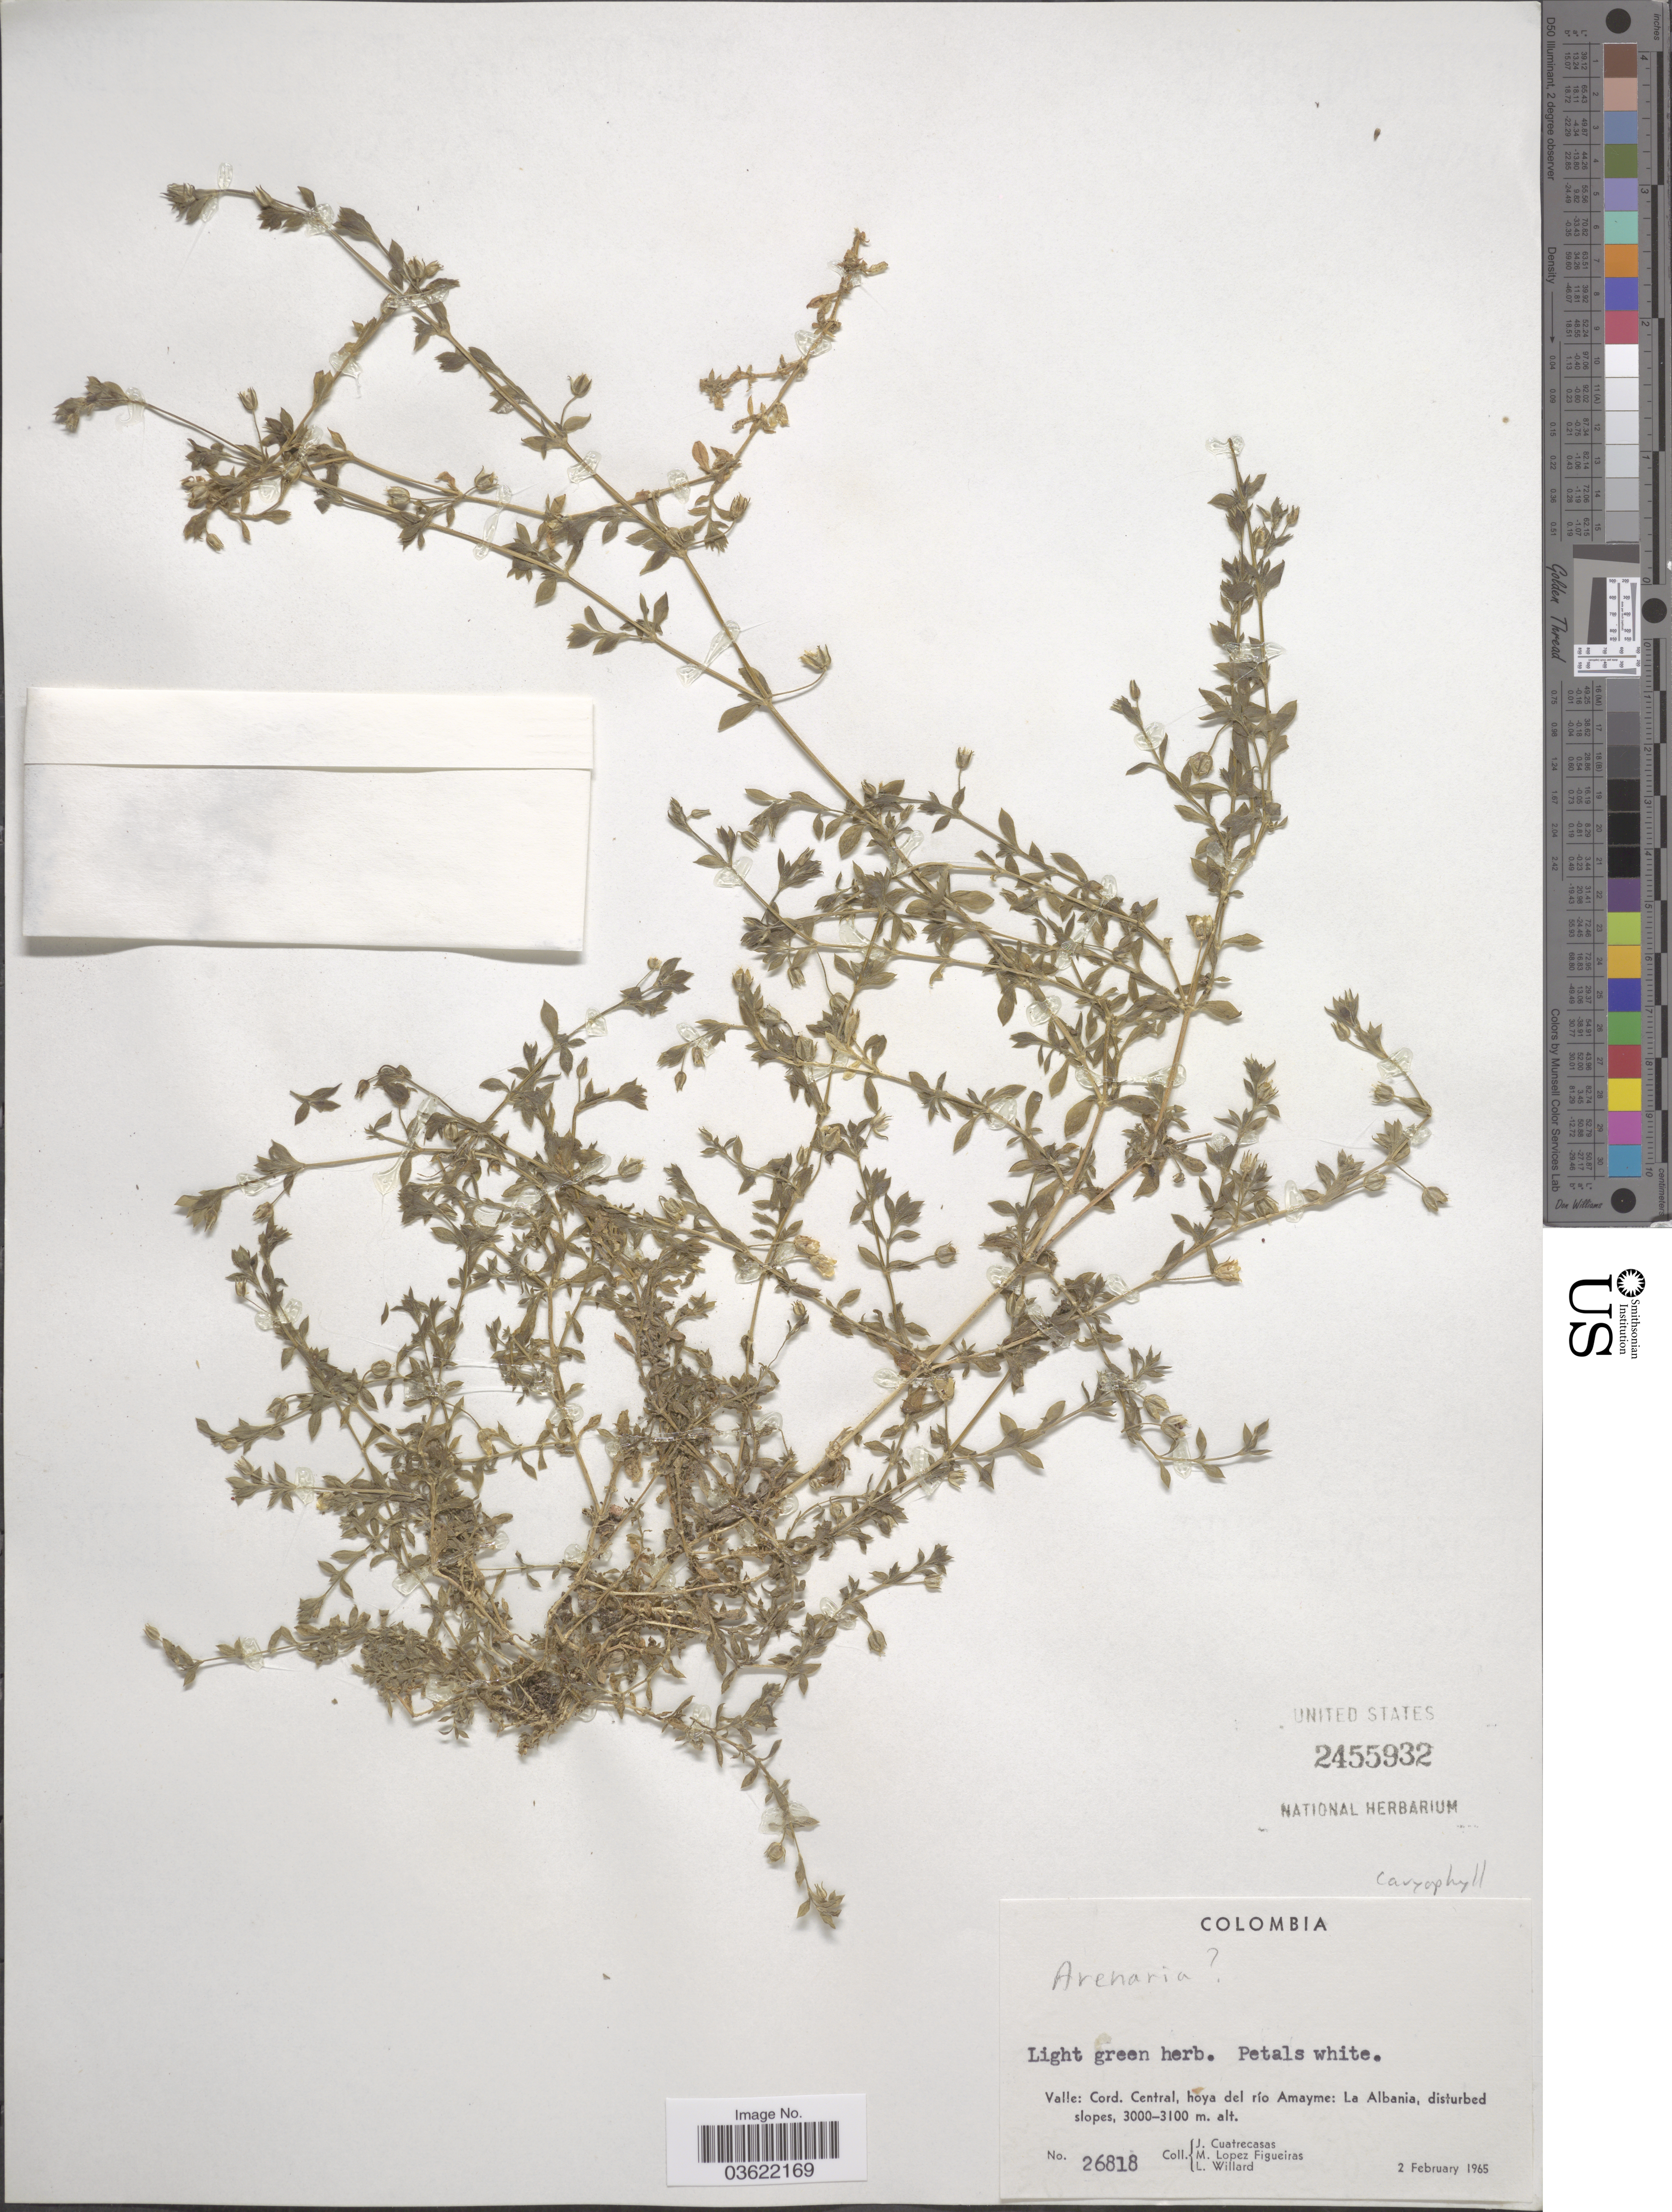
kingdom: Plantae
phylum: Tracheophyta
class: Magnoliopsida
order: Caryophyllales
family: Caryophyllaceae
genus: Arenaria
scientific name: Arenaria sp.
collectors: J. Cuatrecasas, M. López Figueiras & L. Willard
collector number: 26818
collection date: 1965-02-02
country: Colombia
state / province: Valle del Cauca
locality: Valle: Cord. Central, hoya del río Amayme: La Albania.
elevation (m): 3000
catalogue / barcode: US 2455932